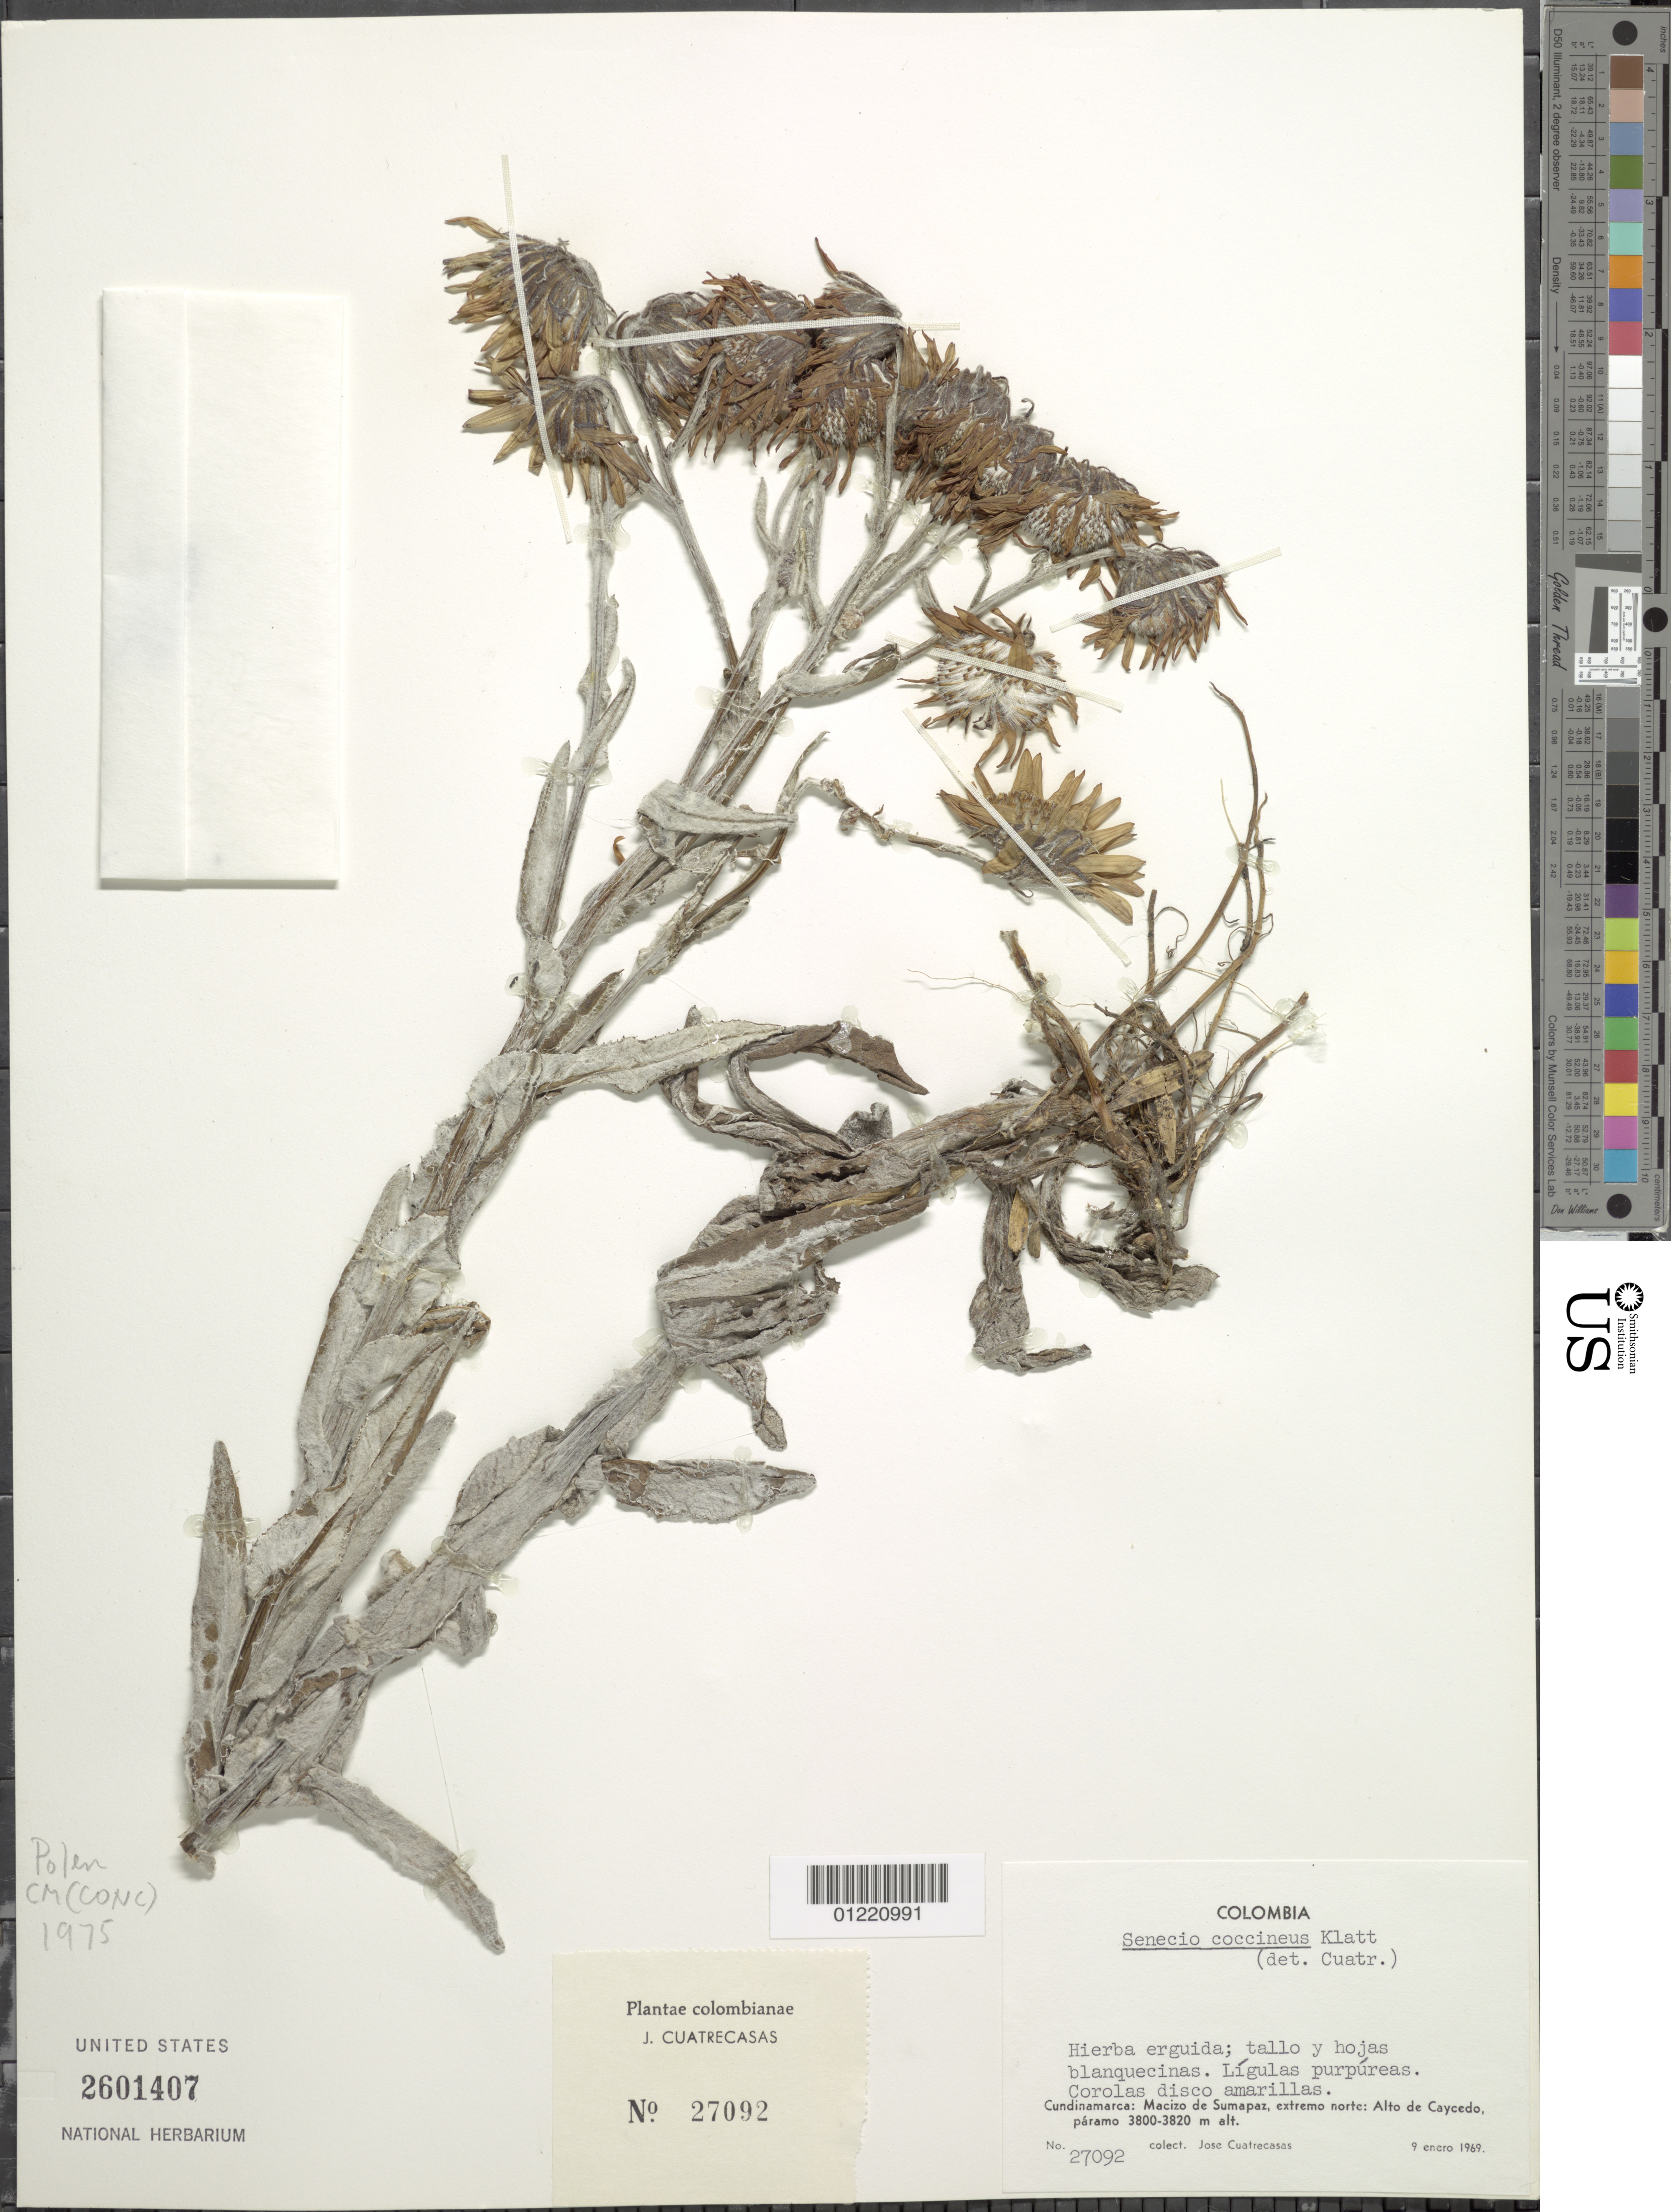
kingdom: Plantae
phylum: Tracheophyta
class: Magnoliopsida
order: Asterales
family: Asteraceae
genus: Senecio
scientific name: Senecio coccineus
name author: Klatt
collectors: J. Cuatrecasas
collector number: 27092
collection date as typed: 09 Jan 1969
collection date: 1969-01-09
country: Colombia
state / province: Cundinamarca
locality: Macizo de Sumapaz, extremo norte; Alto de Caycedo.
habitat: paramo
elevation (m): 3800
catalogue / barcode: US 2601407